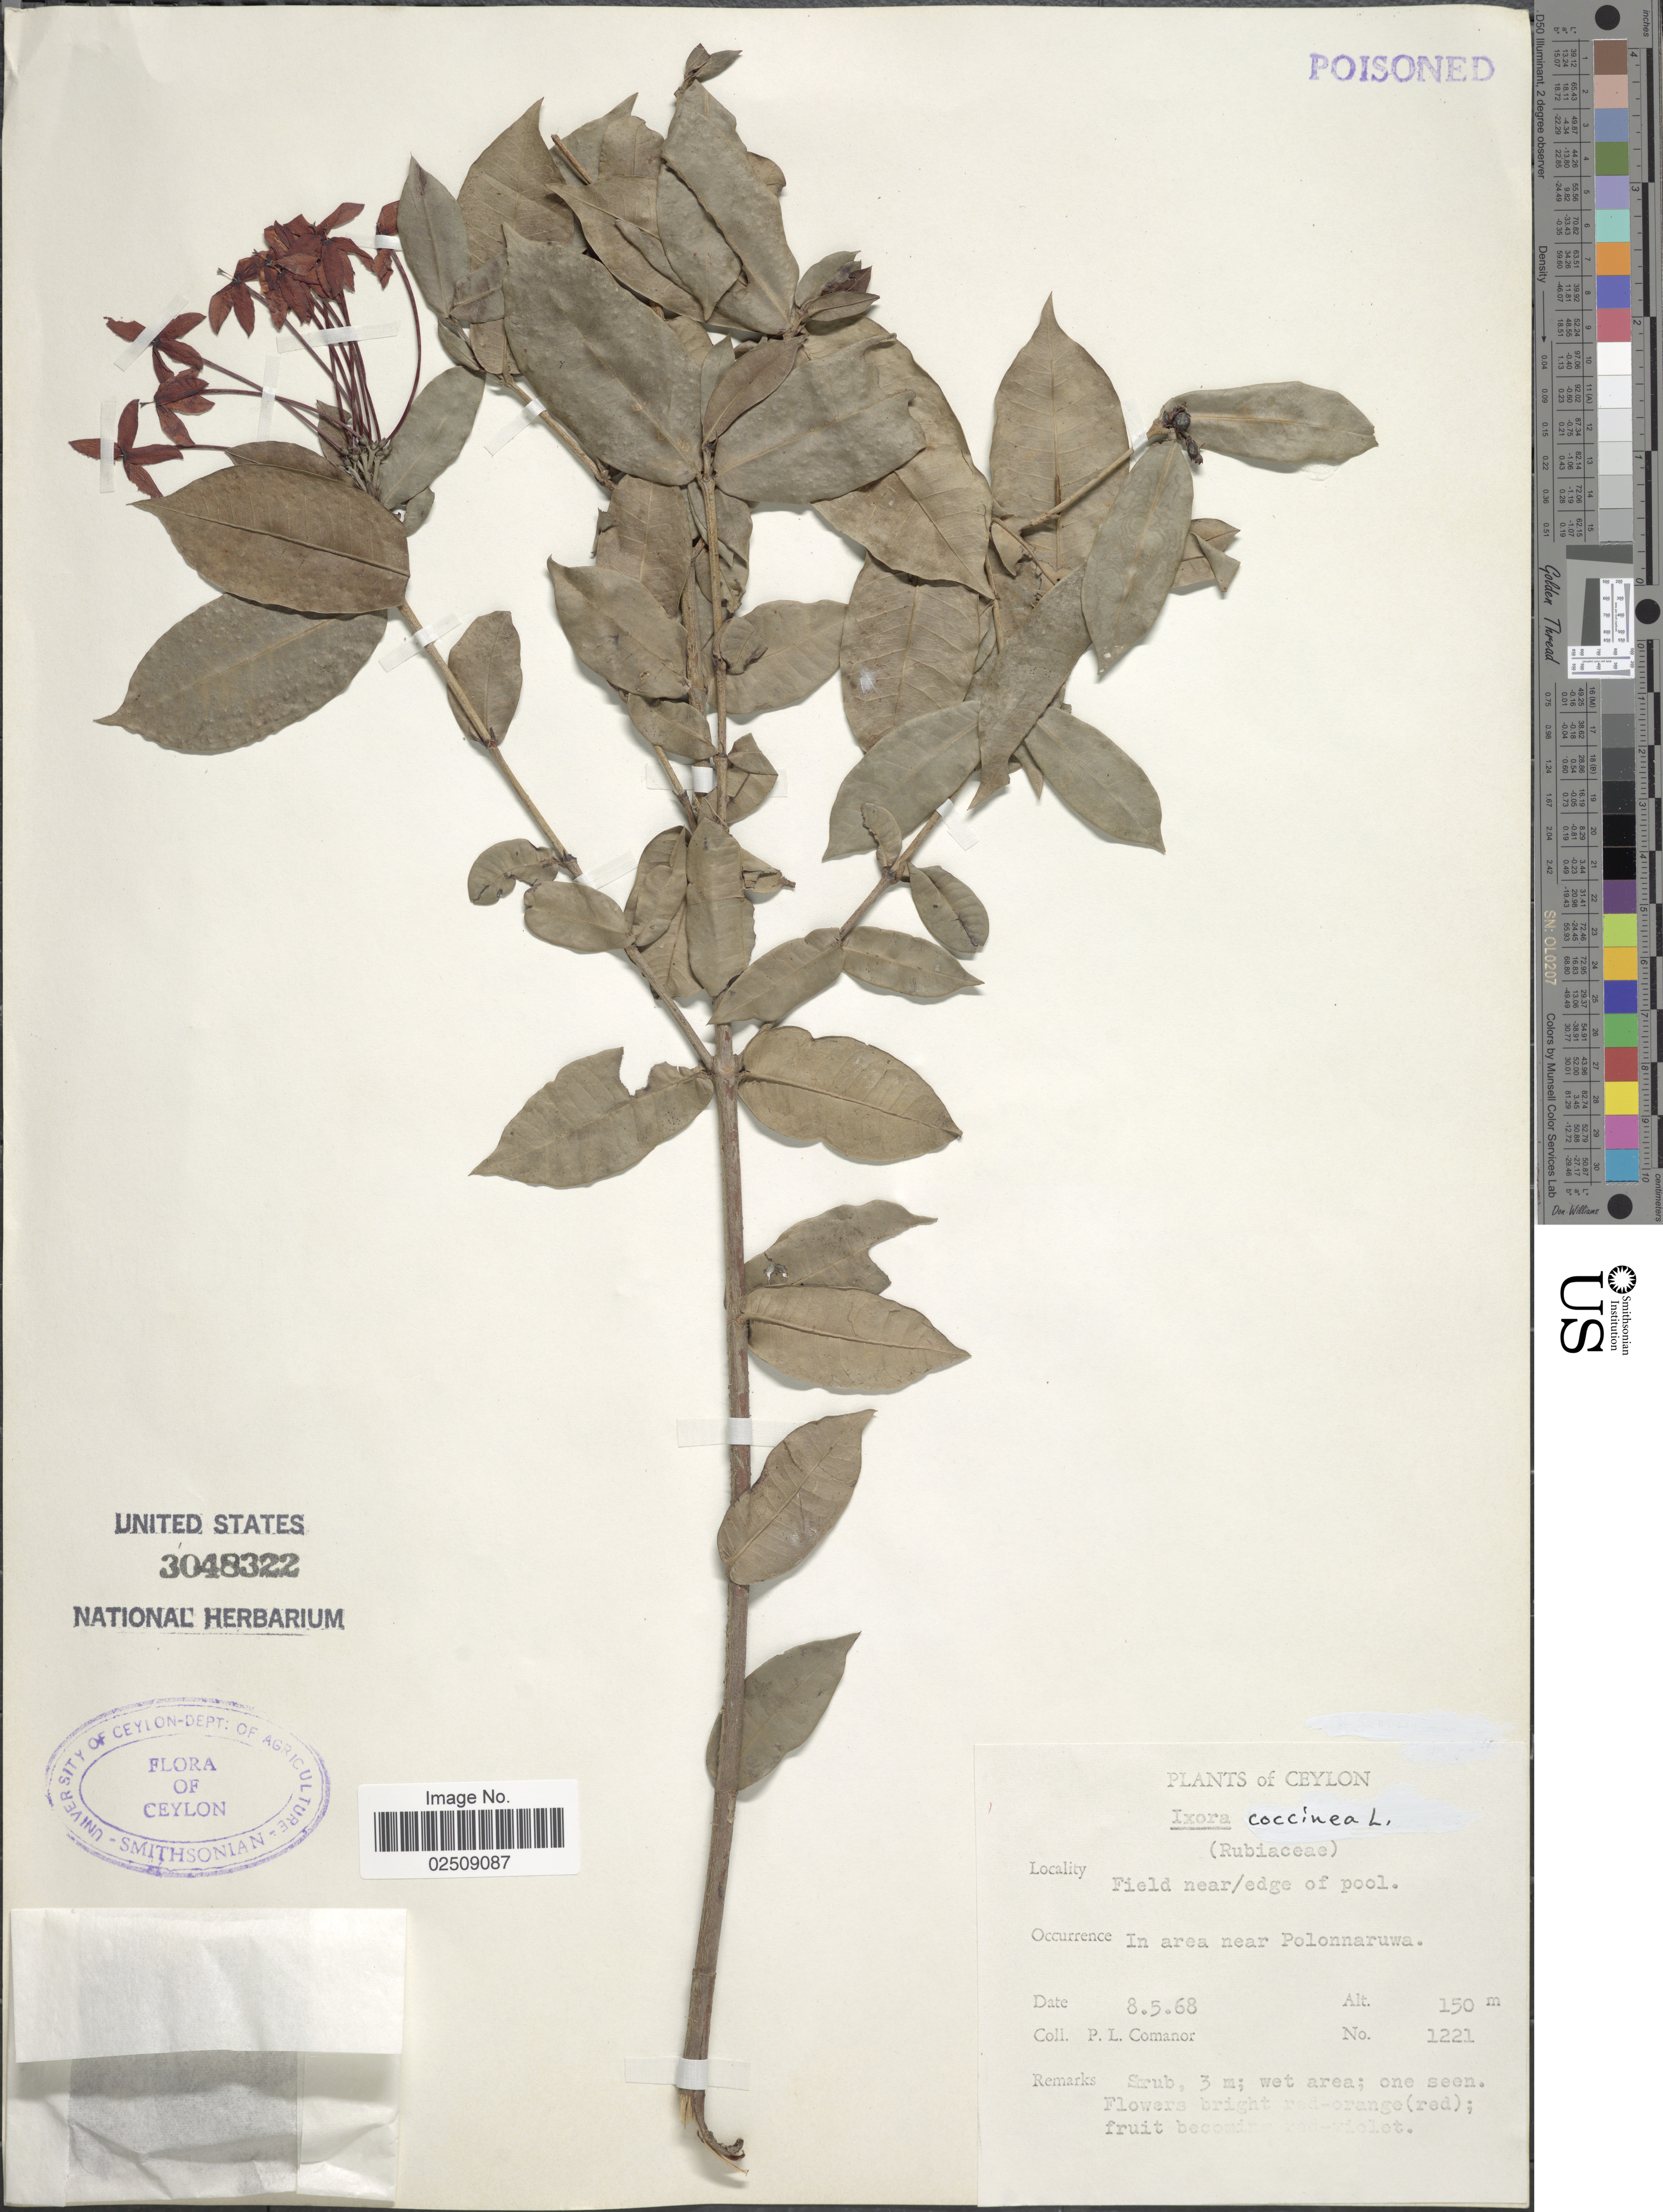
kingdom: Plantae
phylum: Tracheophyta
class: Magnoliopsida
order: Gentianales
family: Rubiaceae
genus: Ixora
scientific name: Ixora coccinea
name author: L.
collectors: P. Comanor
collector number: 1221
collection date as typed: Transcribed d/m/y: 8/5/68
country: Sri Lanka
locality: Ceylon. Field near/ edge of pool. In area near Polonnaruwa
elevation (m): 150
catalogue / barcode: US 3048322